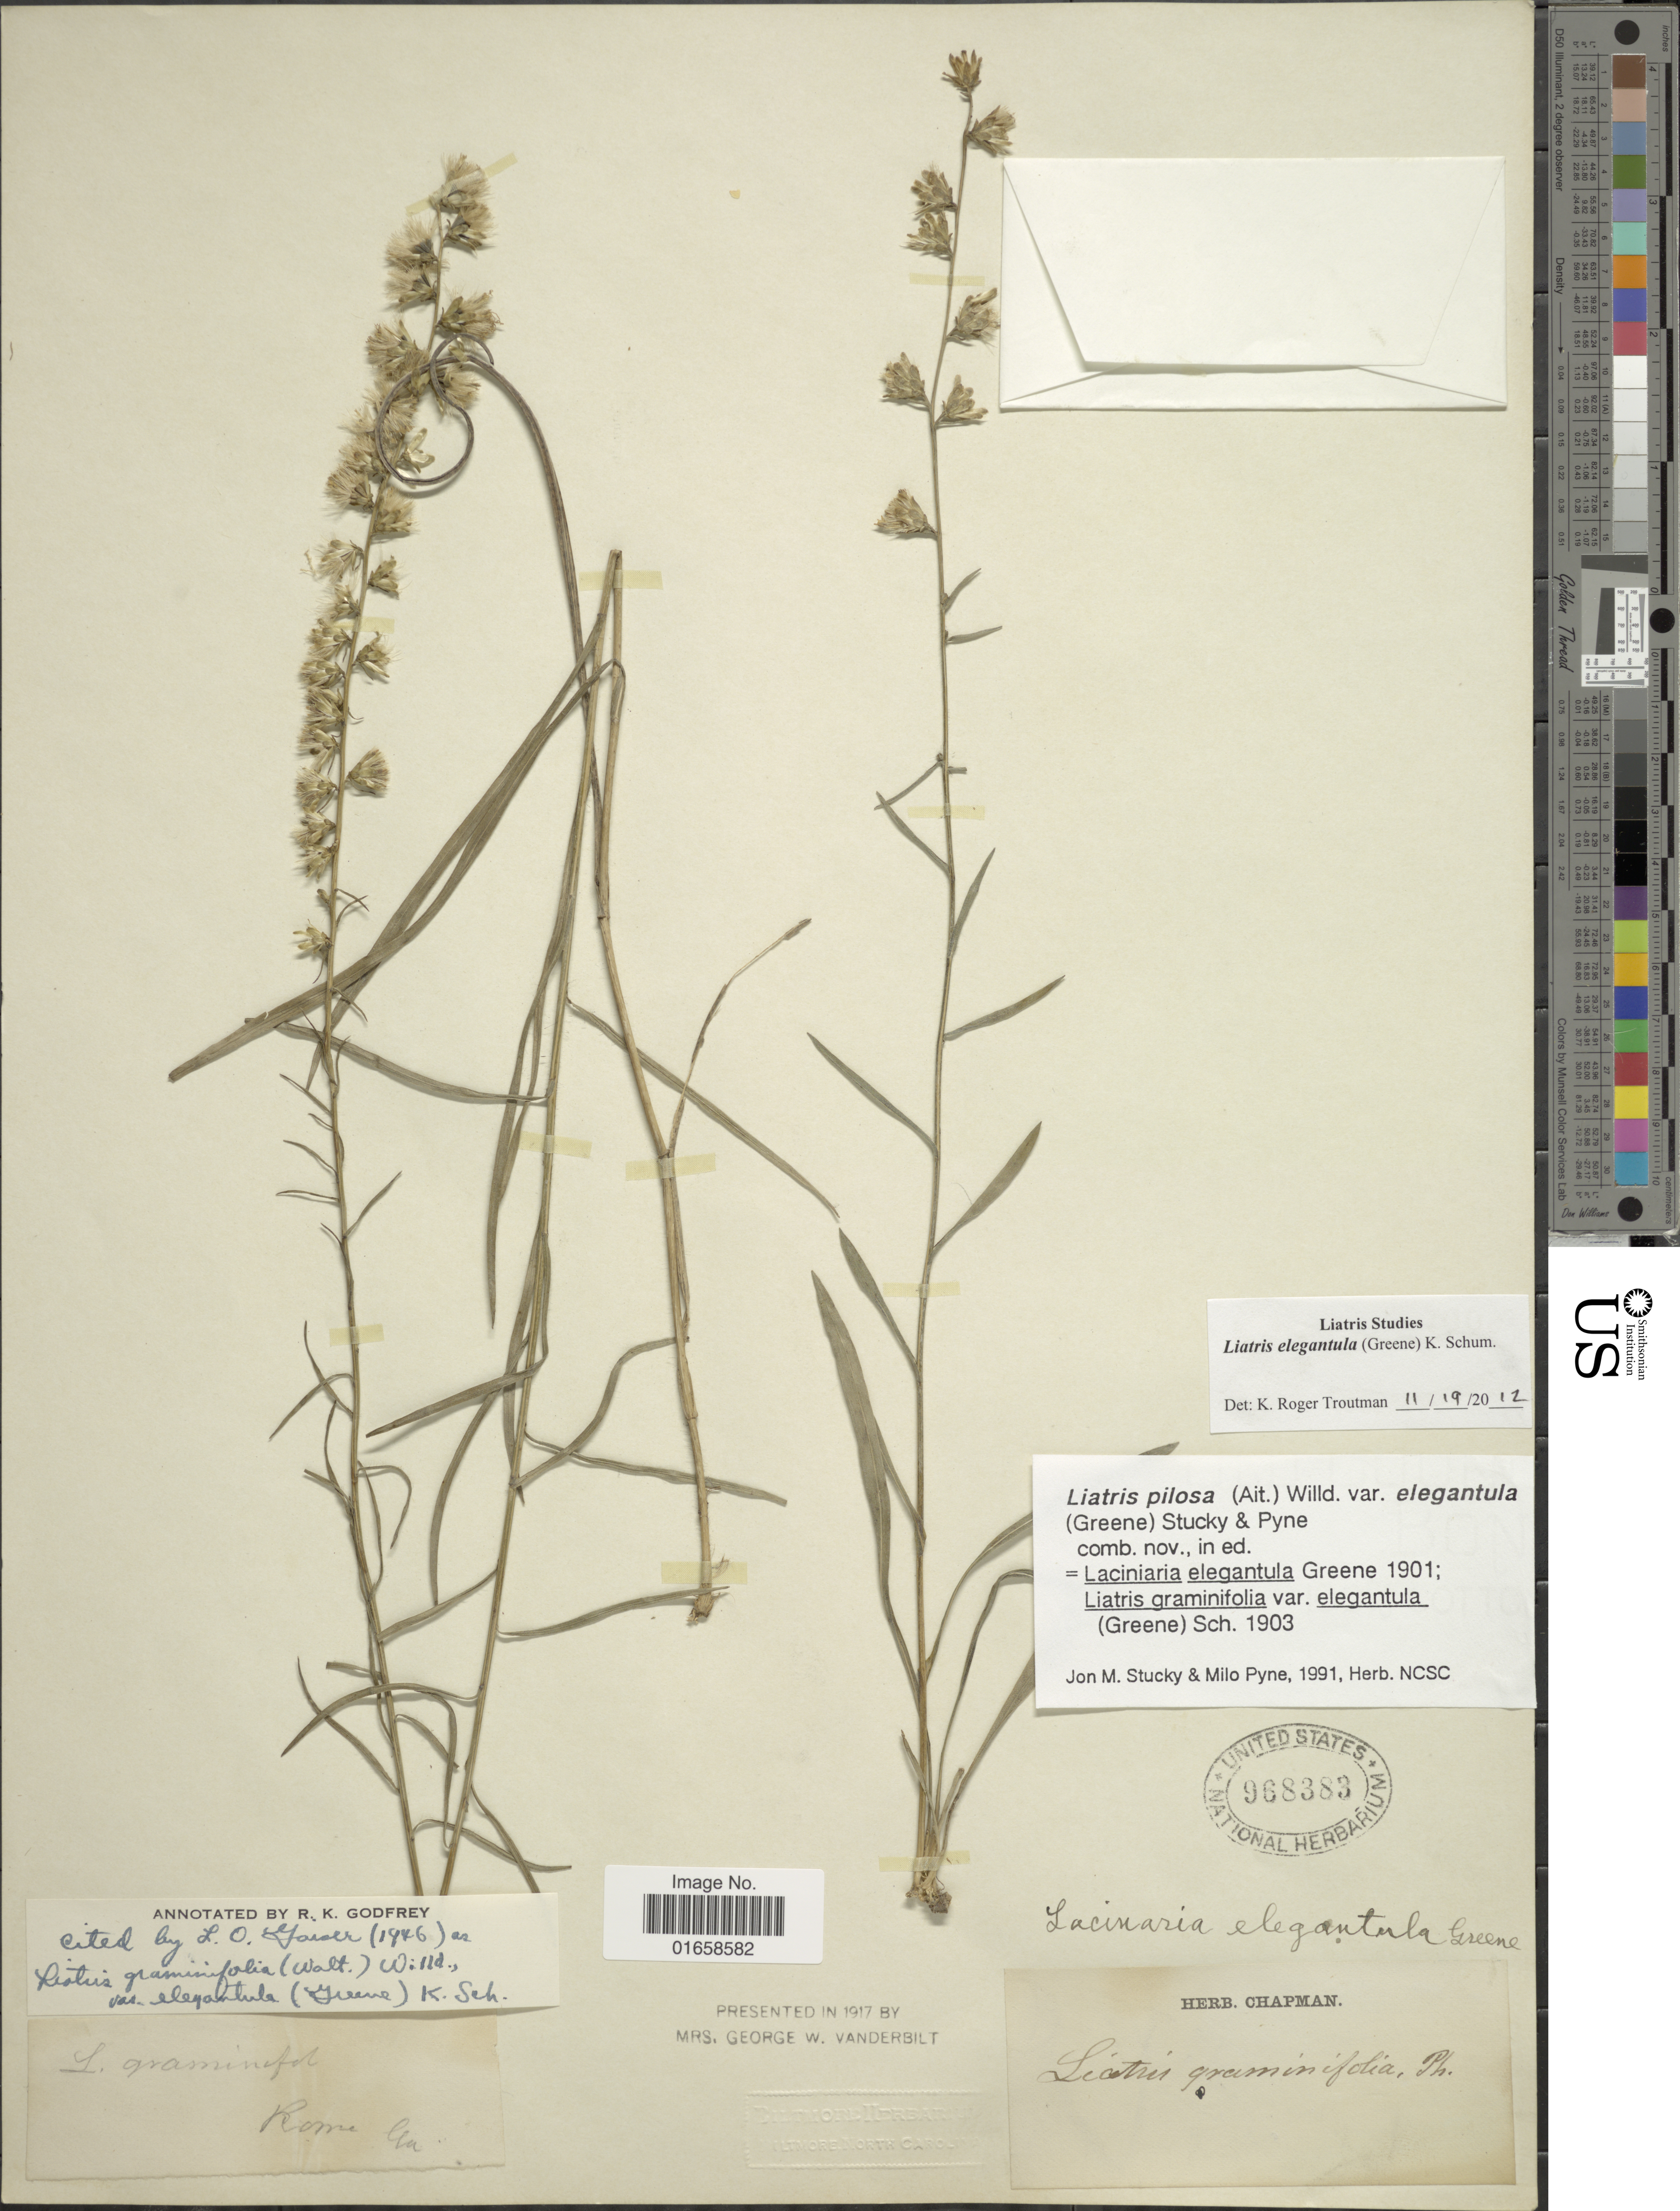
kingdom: Plantae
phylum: Tracheophyta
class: Magnoliopsida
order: Asterales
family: Asteraceae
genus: Liatris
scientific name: Liatris elegantula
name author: (Greene) K. Schum.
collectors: ex herb. Chapman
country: United States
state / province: Georgia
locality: Rome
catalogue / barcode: US 968383